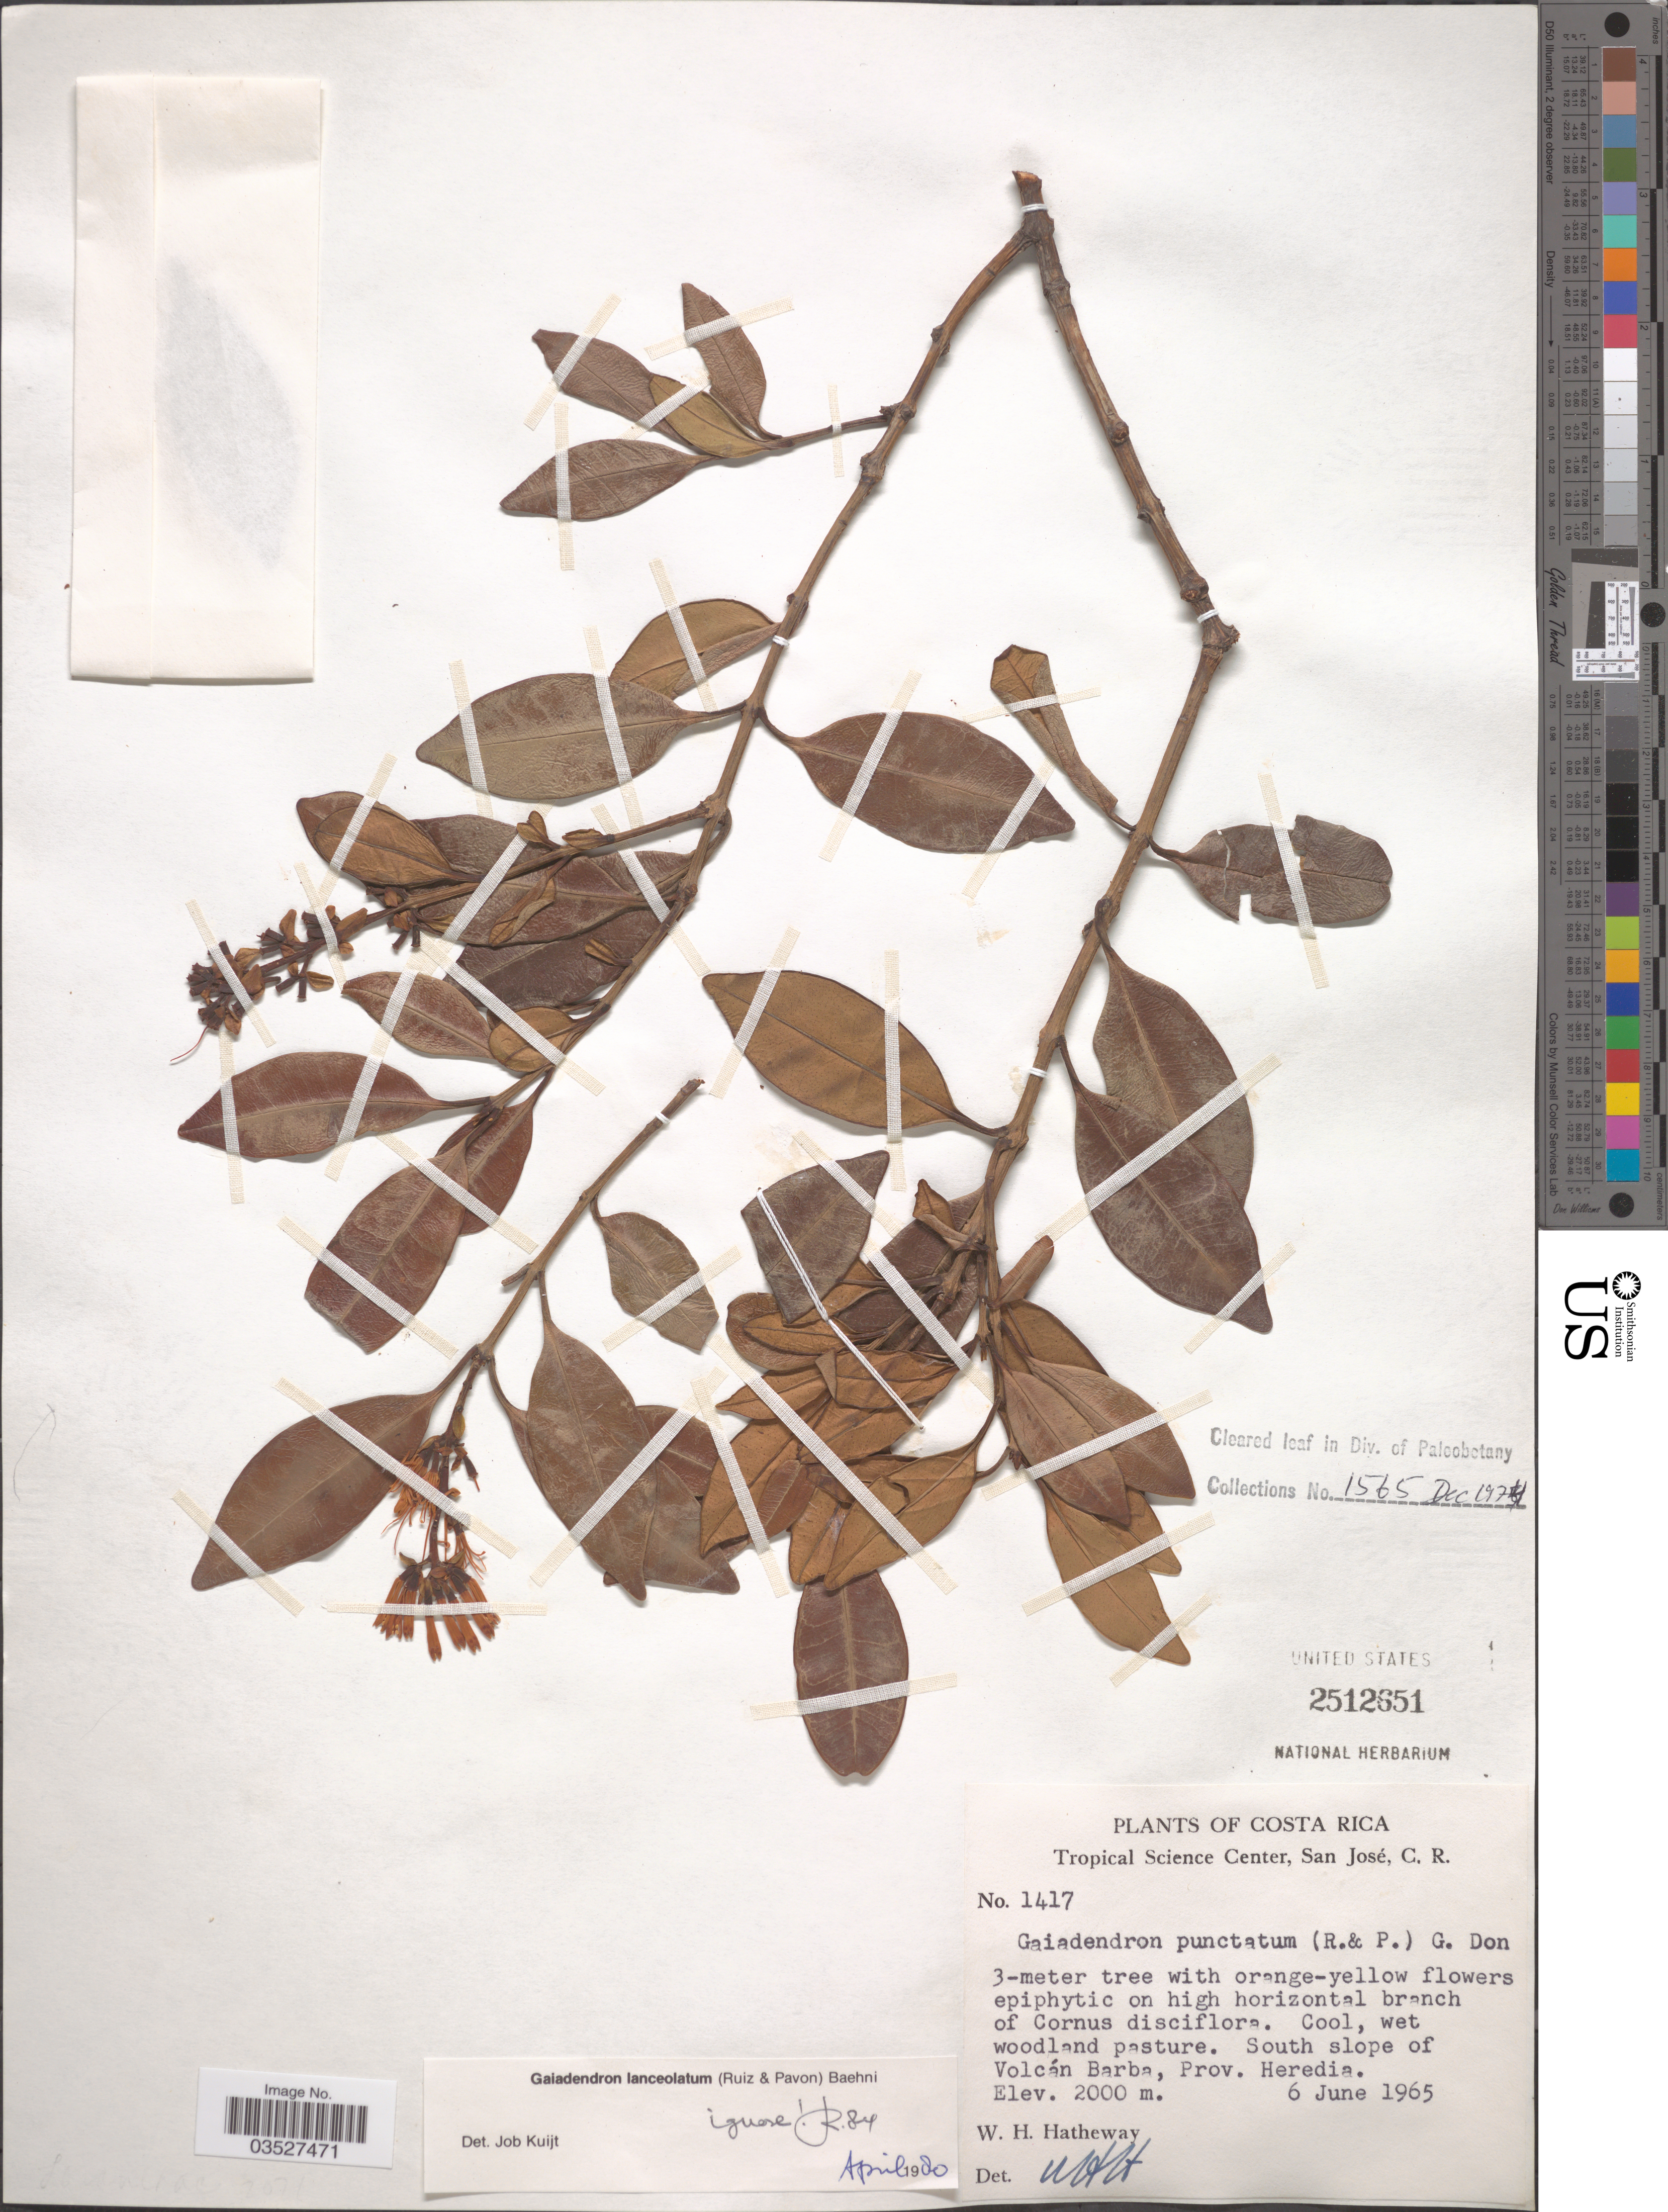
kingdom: Plantae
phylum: Tracheophyta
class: Magnoliopsida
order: Santalales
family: Loranthaceae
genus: Gaiadendron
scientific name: Gaiadendron punctatum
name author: (Ruiz & Pav.) G. Don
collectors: W. H. Hatheway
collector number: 1417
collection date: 1965-06-06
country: Costa Rica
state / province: Heredia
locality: South slope of Volcán Barba.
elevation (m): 2000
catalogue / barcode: US 2512651